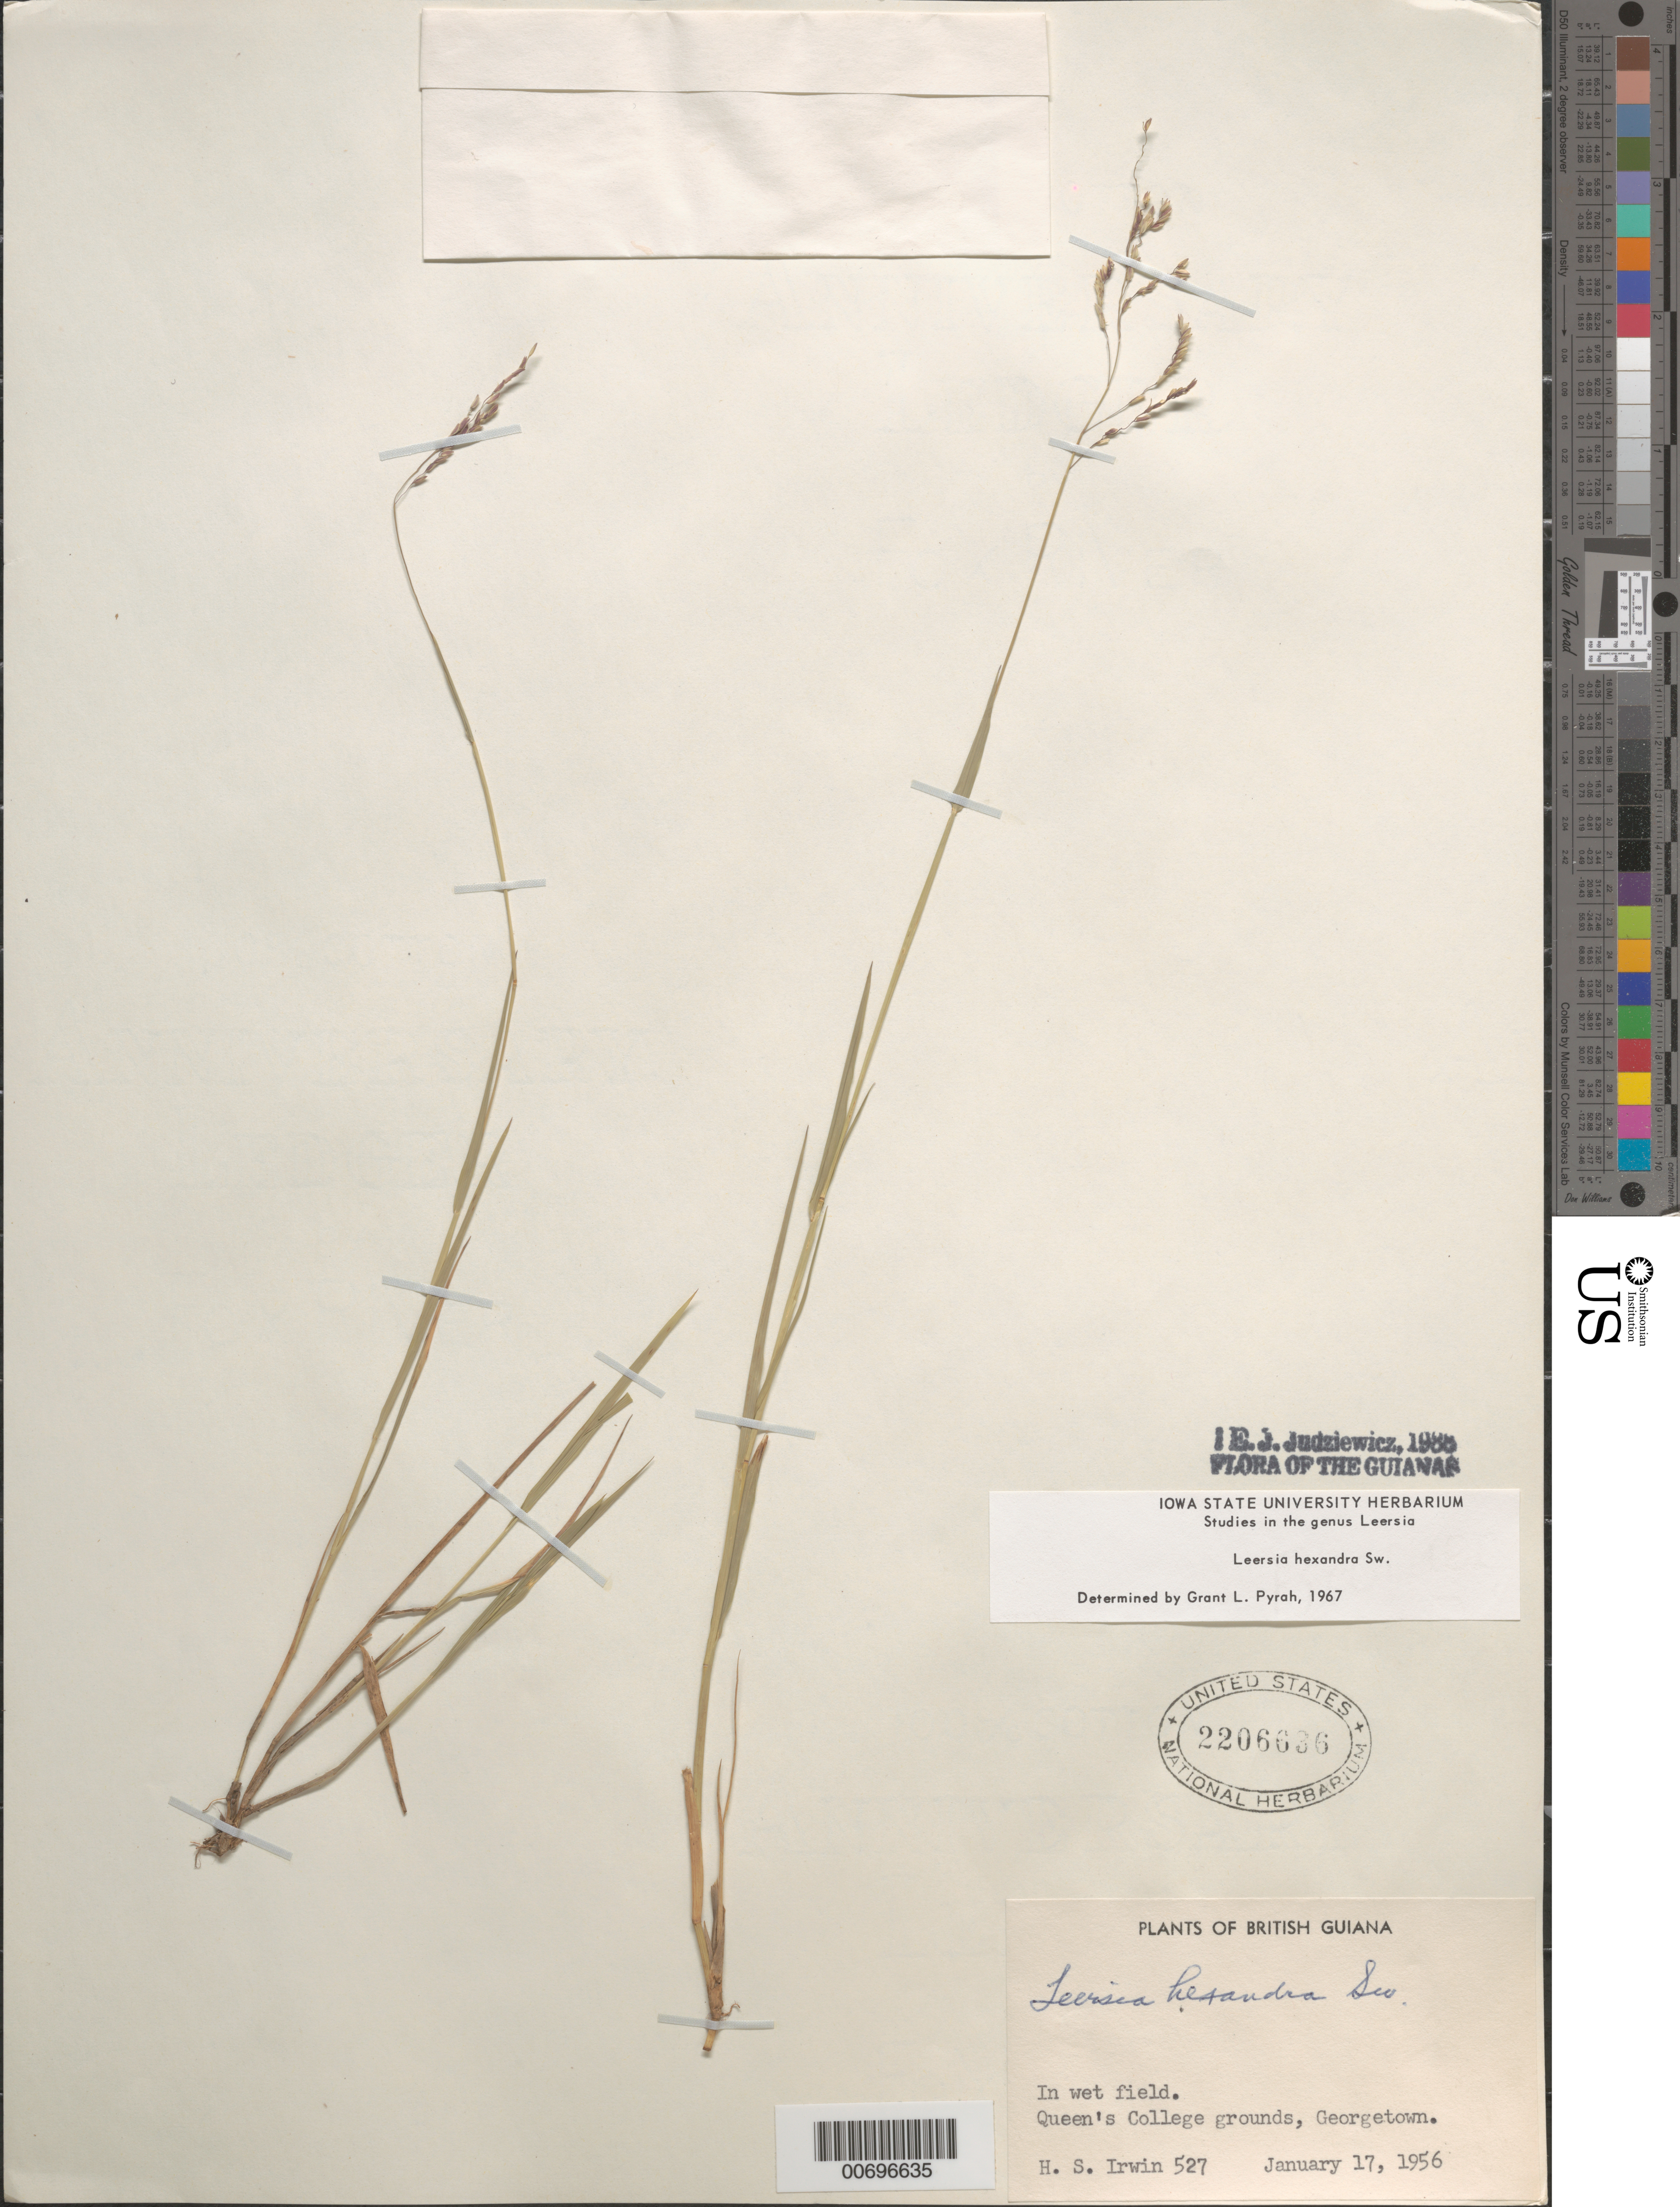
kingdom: Plantae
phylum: Tracheophyta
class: Liliopsida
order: Poales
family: Poaceae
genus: Leersia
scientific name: Leersia hexandra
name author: Sw.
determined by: Pyrah, G. L.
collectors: H. Irwin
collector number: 527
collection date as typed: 17-Jan-56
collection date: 1956-01-17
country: Guyana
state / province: Demerara-Mahaica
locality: Georgetown, Queen's College grounds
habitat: Wet field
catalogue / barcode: US 2206636